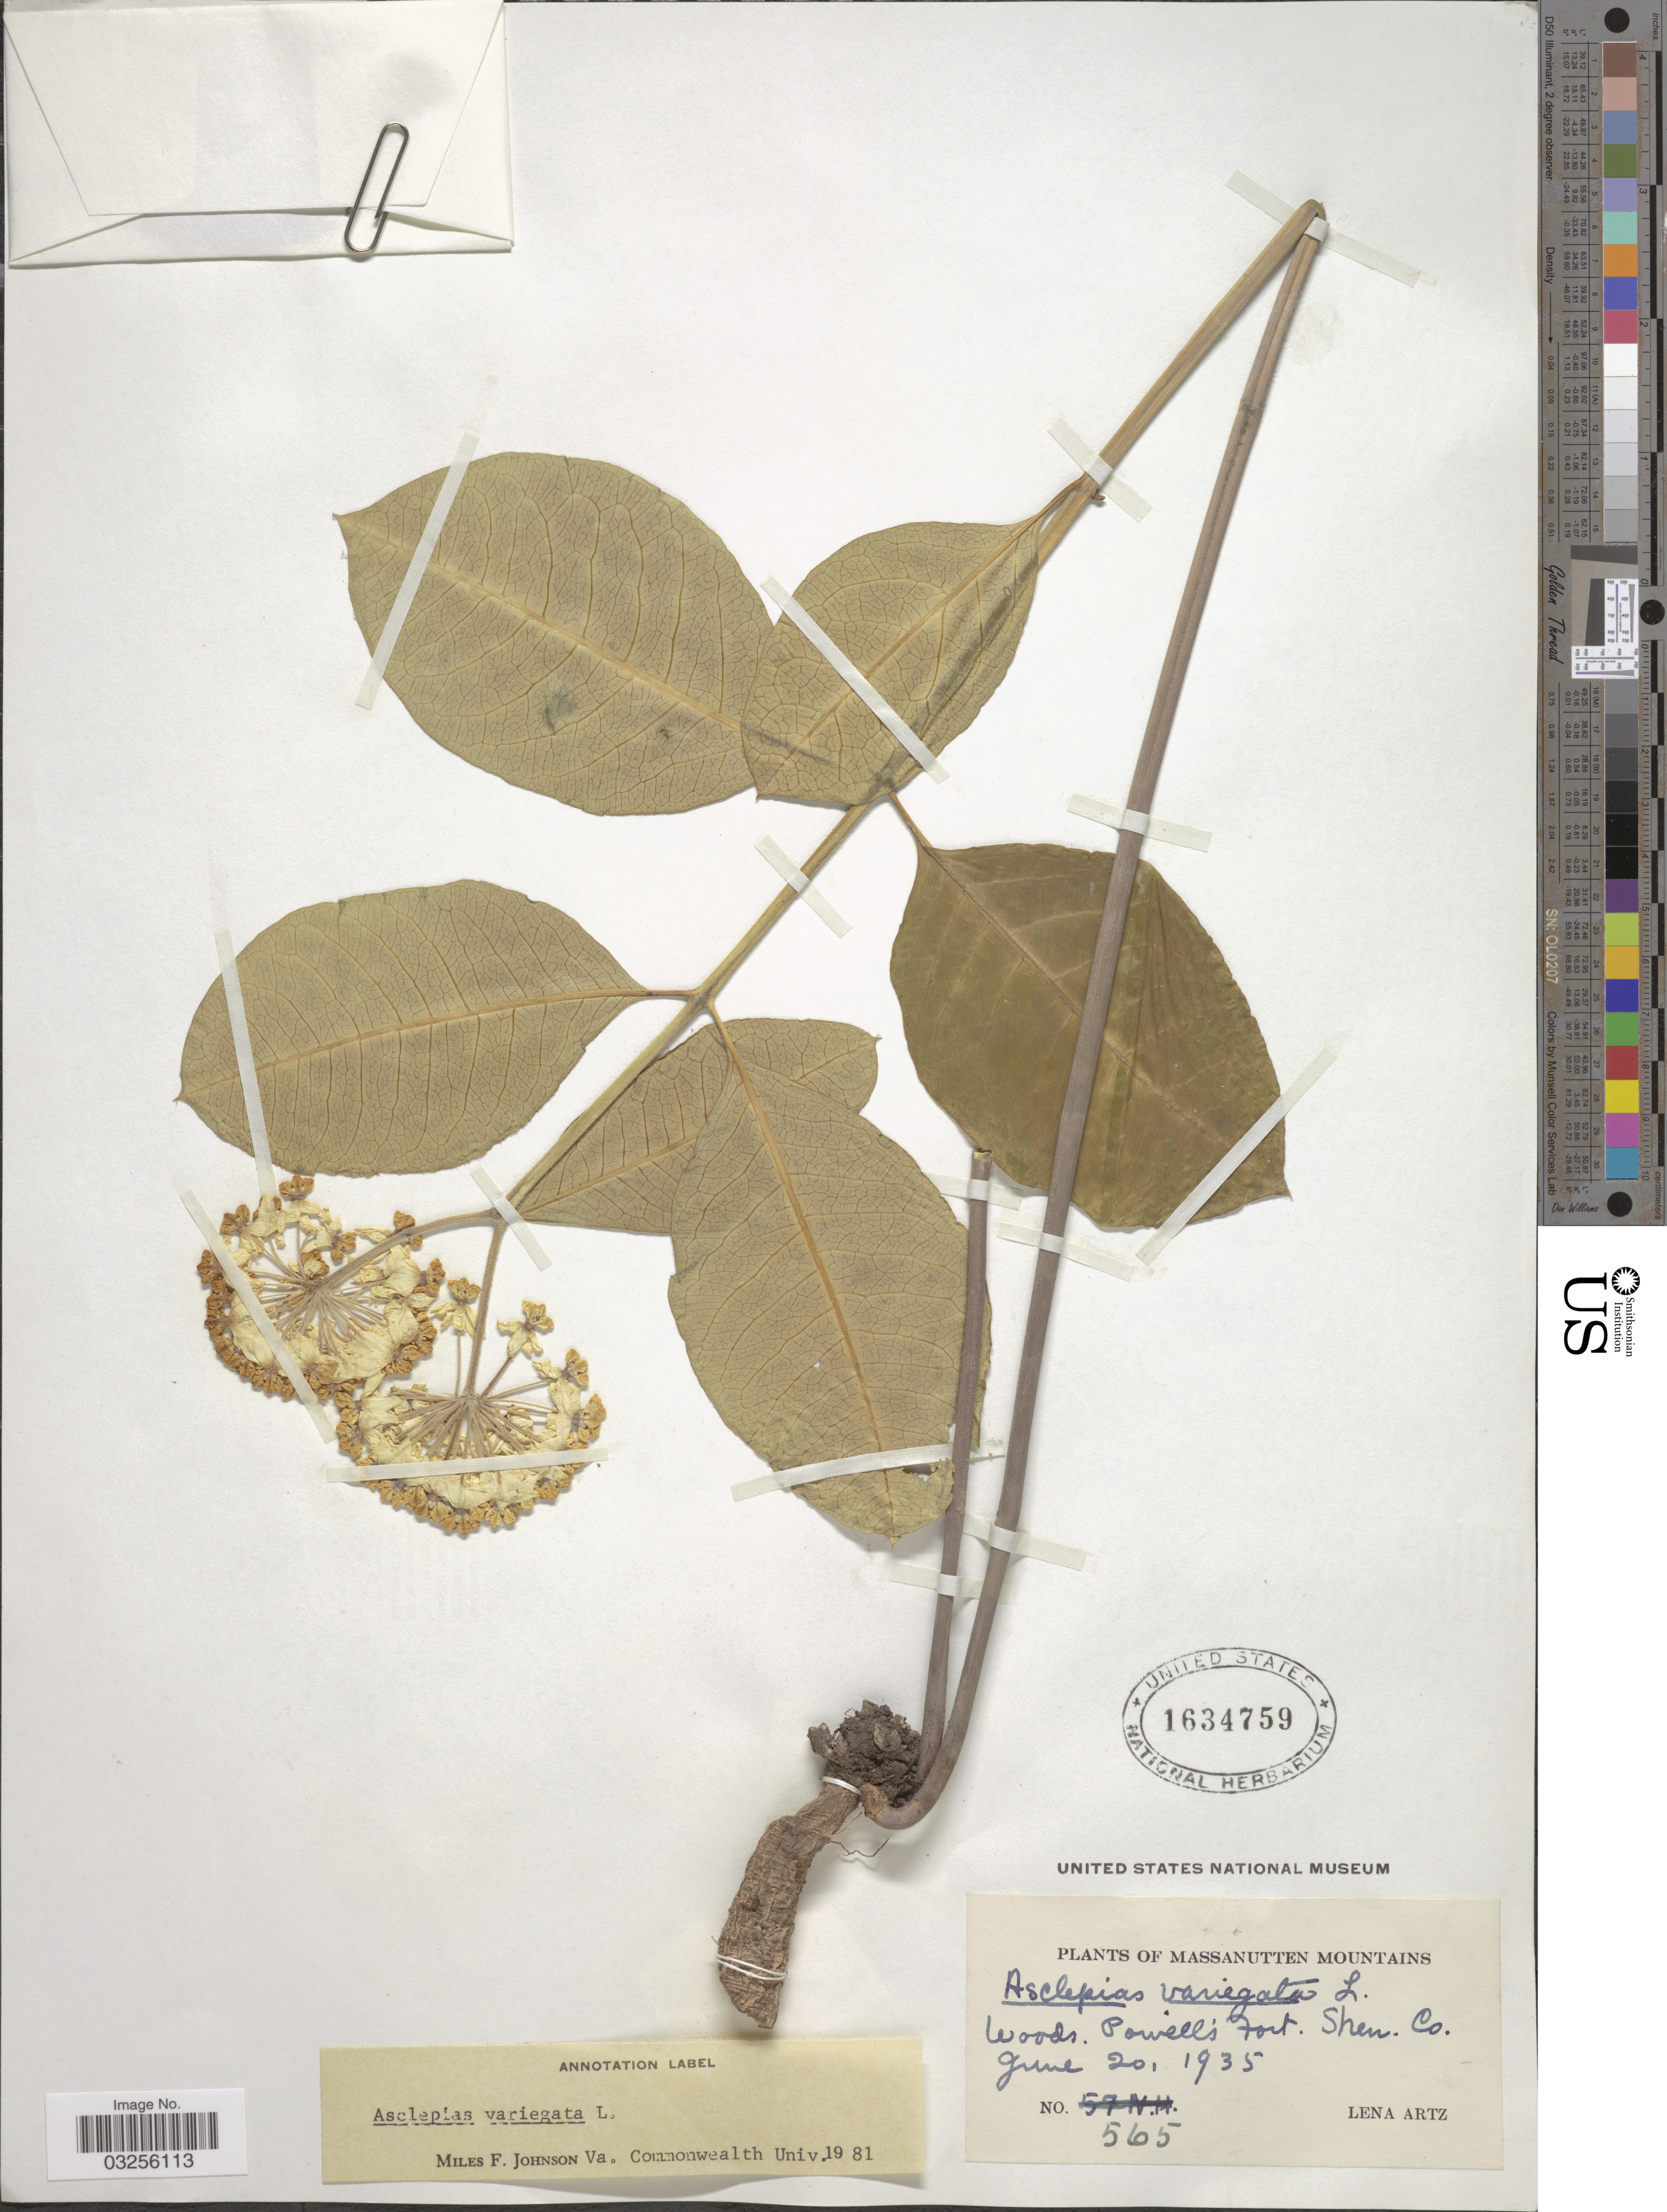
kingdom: Plantae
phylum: Tracheophyta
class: Magnoliopsida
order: Gentianales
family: Apocynaceae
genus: Asclepias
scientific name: Asclepias variegata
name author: L.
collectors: L. Artz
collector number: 565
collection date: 1935-06-20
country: United States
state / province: Virginia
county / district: Shenandoah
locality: Massanutten Mountains. Powell's Fort. Shen. Co.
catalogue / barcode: US 1634759